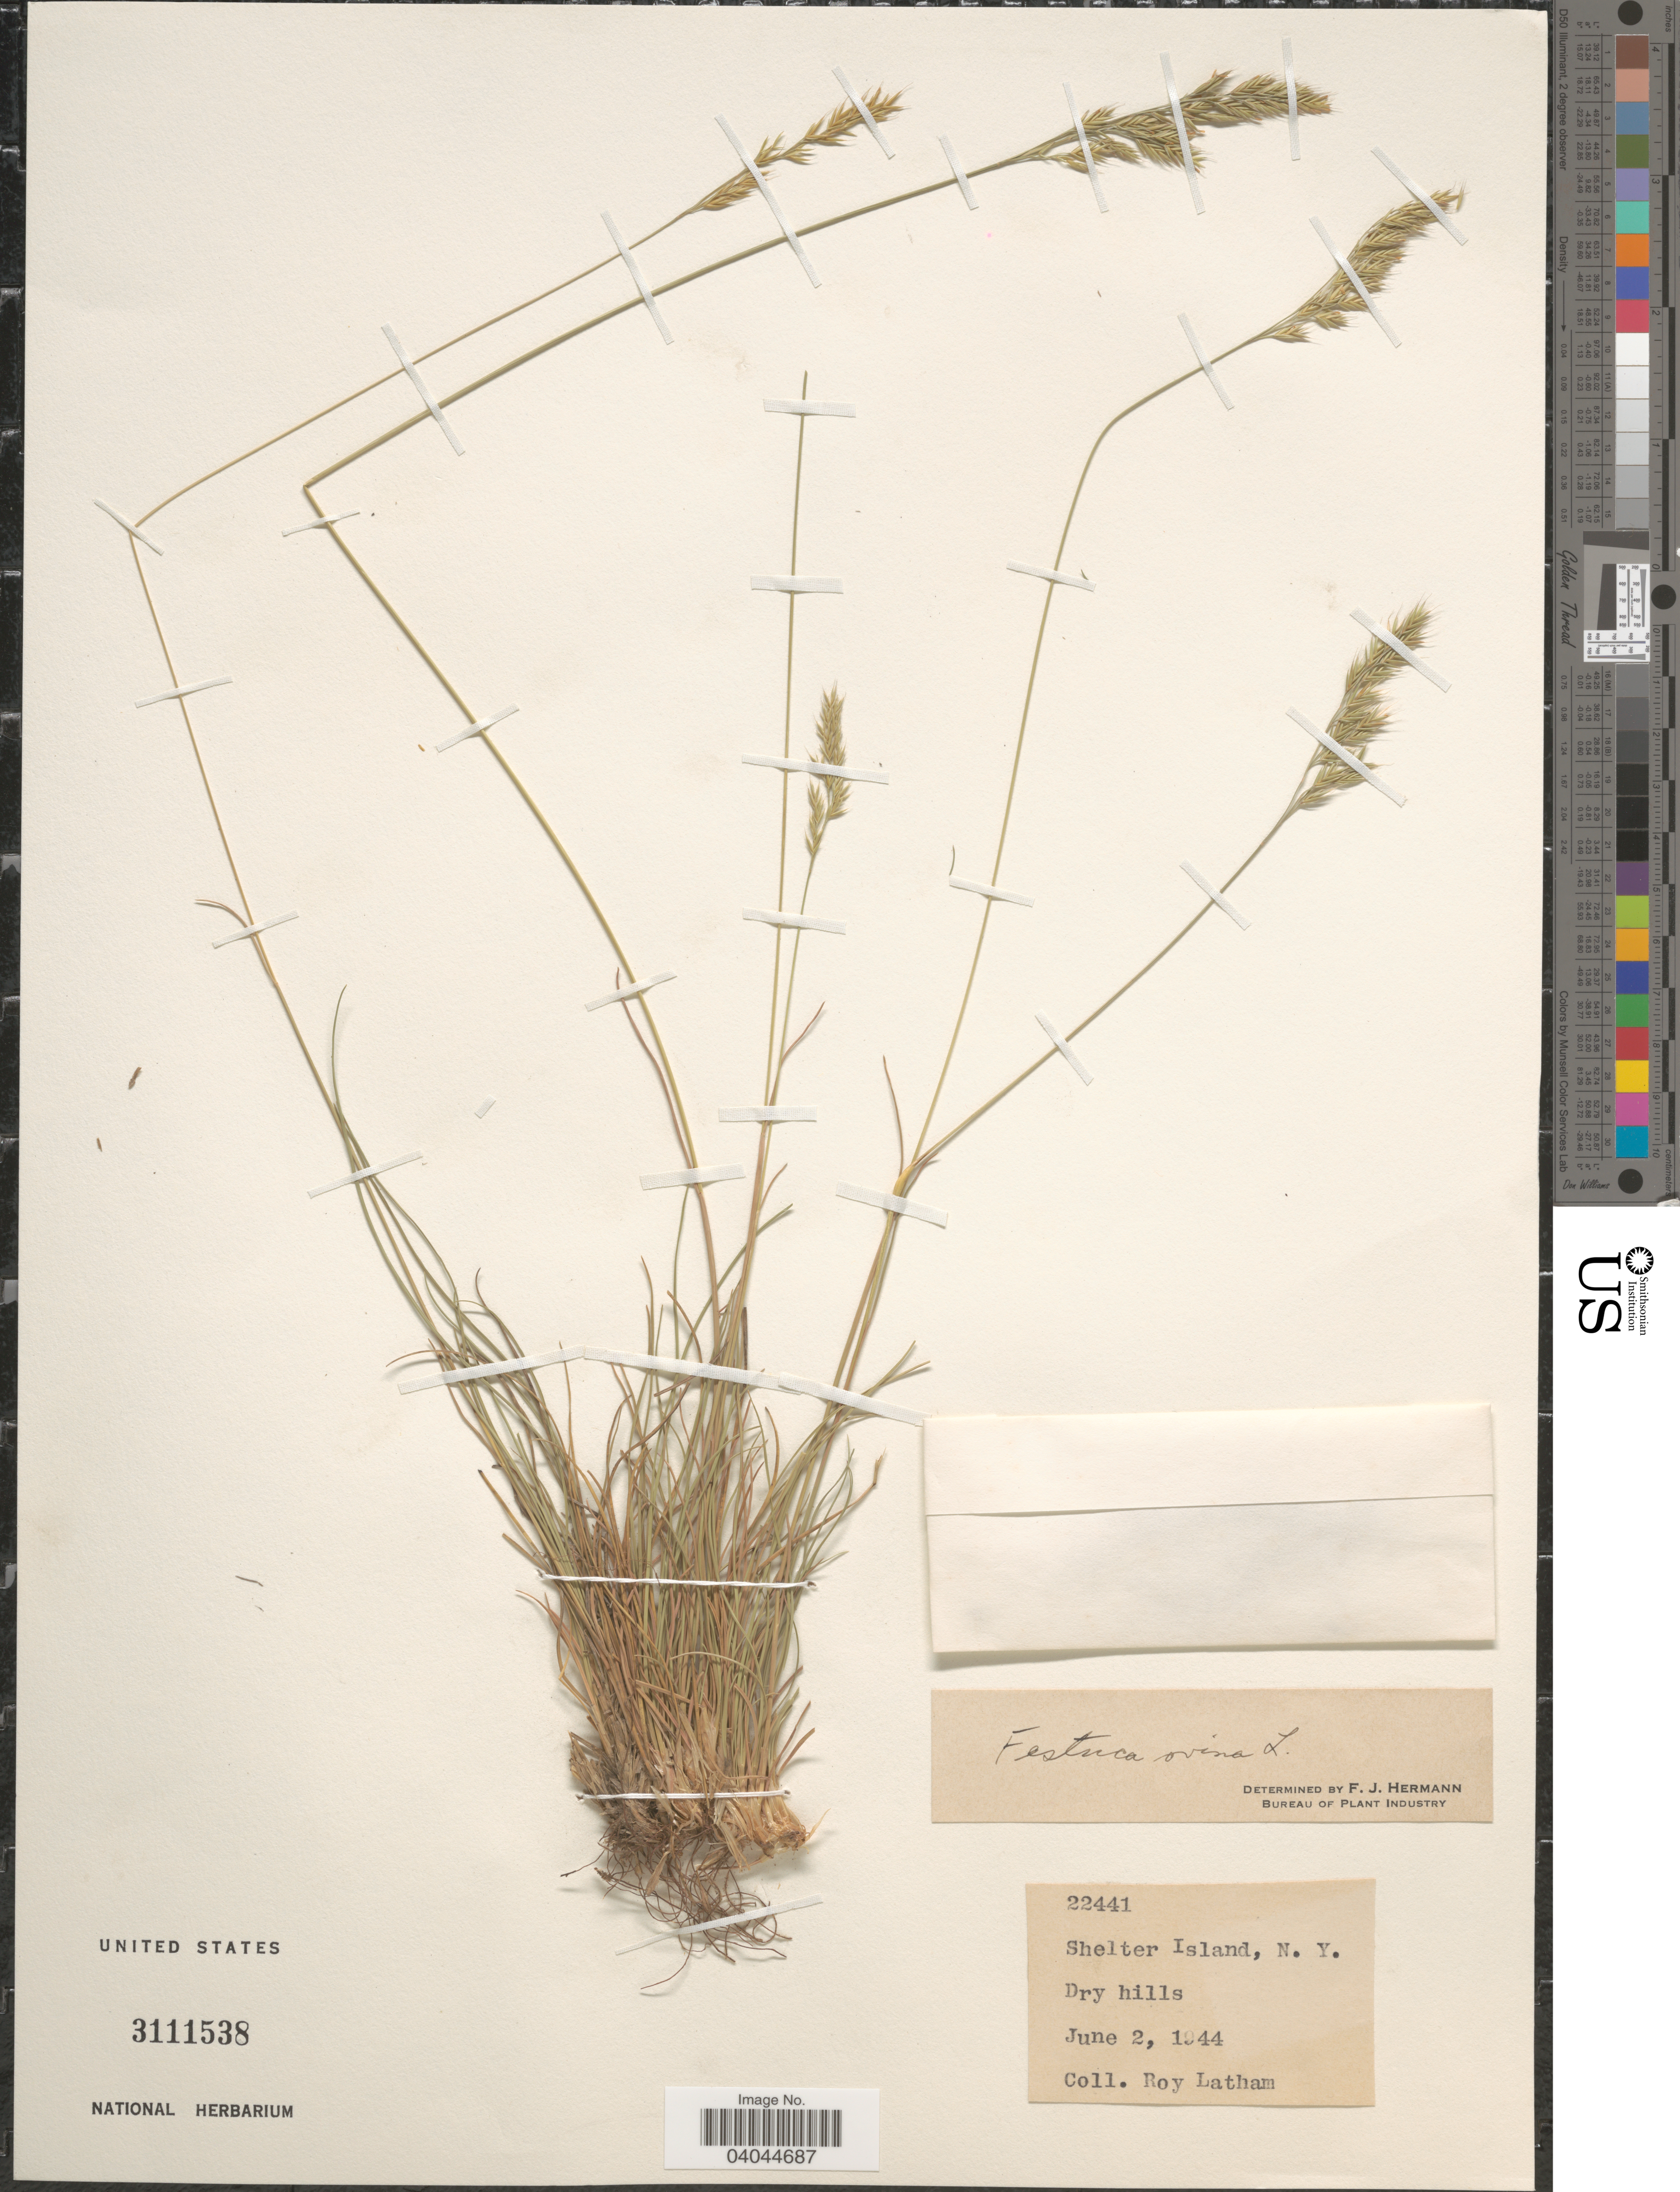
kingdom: Plantae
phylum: Tracheophyta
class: Liliopsida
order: Poales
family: Poaceae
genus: Festuca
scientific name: Festuca ovina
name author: L.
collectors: R. Latham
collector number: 22441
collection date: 1944-06-02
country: United States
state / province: New York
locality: Shelter Island.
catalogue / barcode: US 3111538